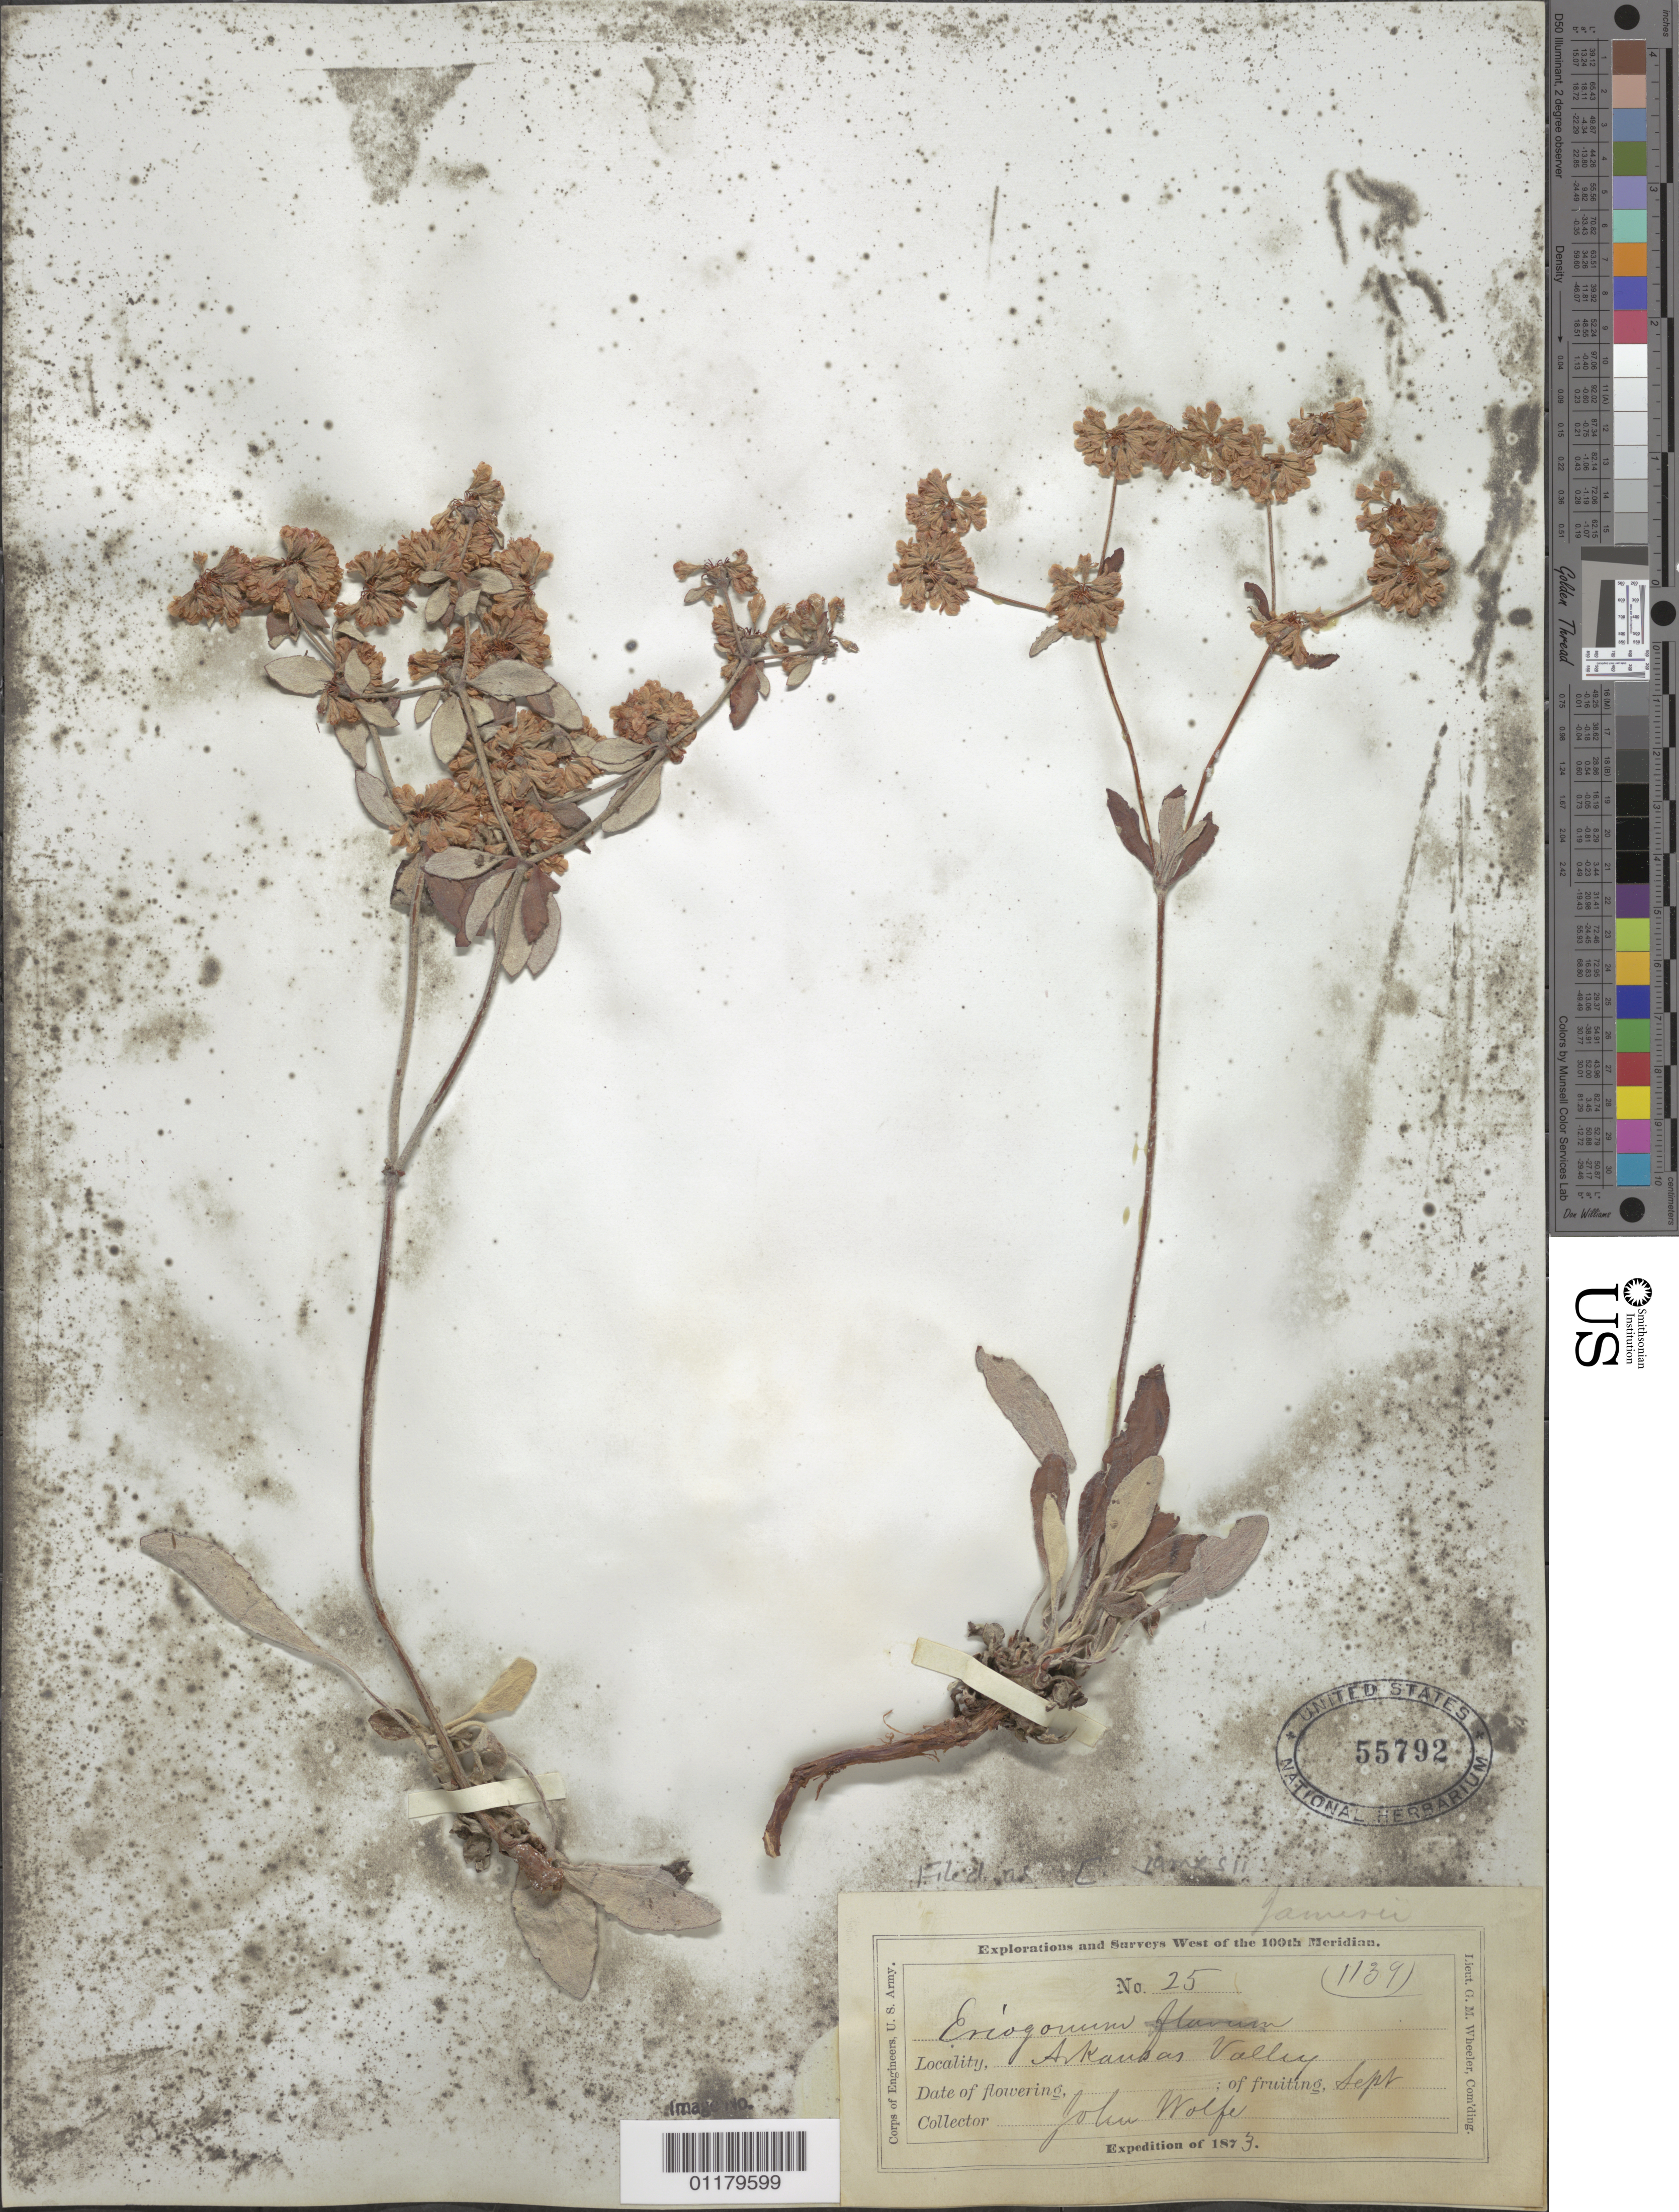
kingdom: Plantae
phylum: Tracheophyta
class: Magnoliopsida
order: Caryophyllales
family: Polygonaceae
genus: Eriogonum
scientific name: Eriogonum jonesii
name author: S. Watson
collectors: J. Wolf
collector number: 25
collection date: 1873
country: United States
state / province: Colorado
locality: Arkansas River Valley.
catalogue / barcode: US 55792